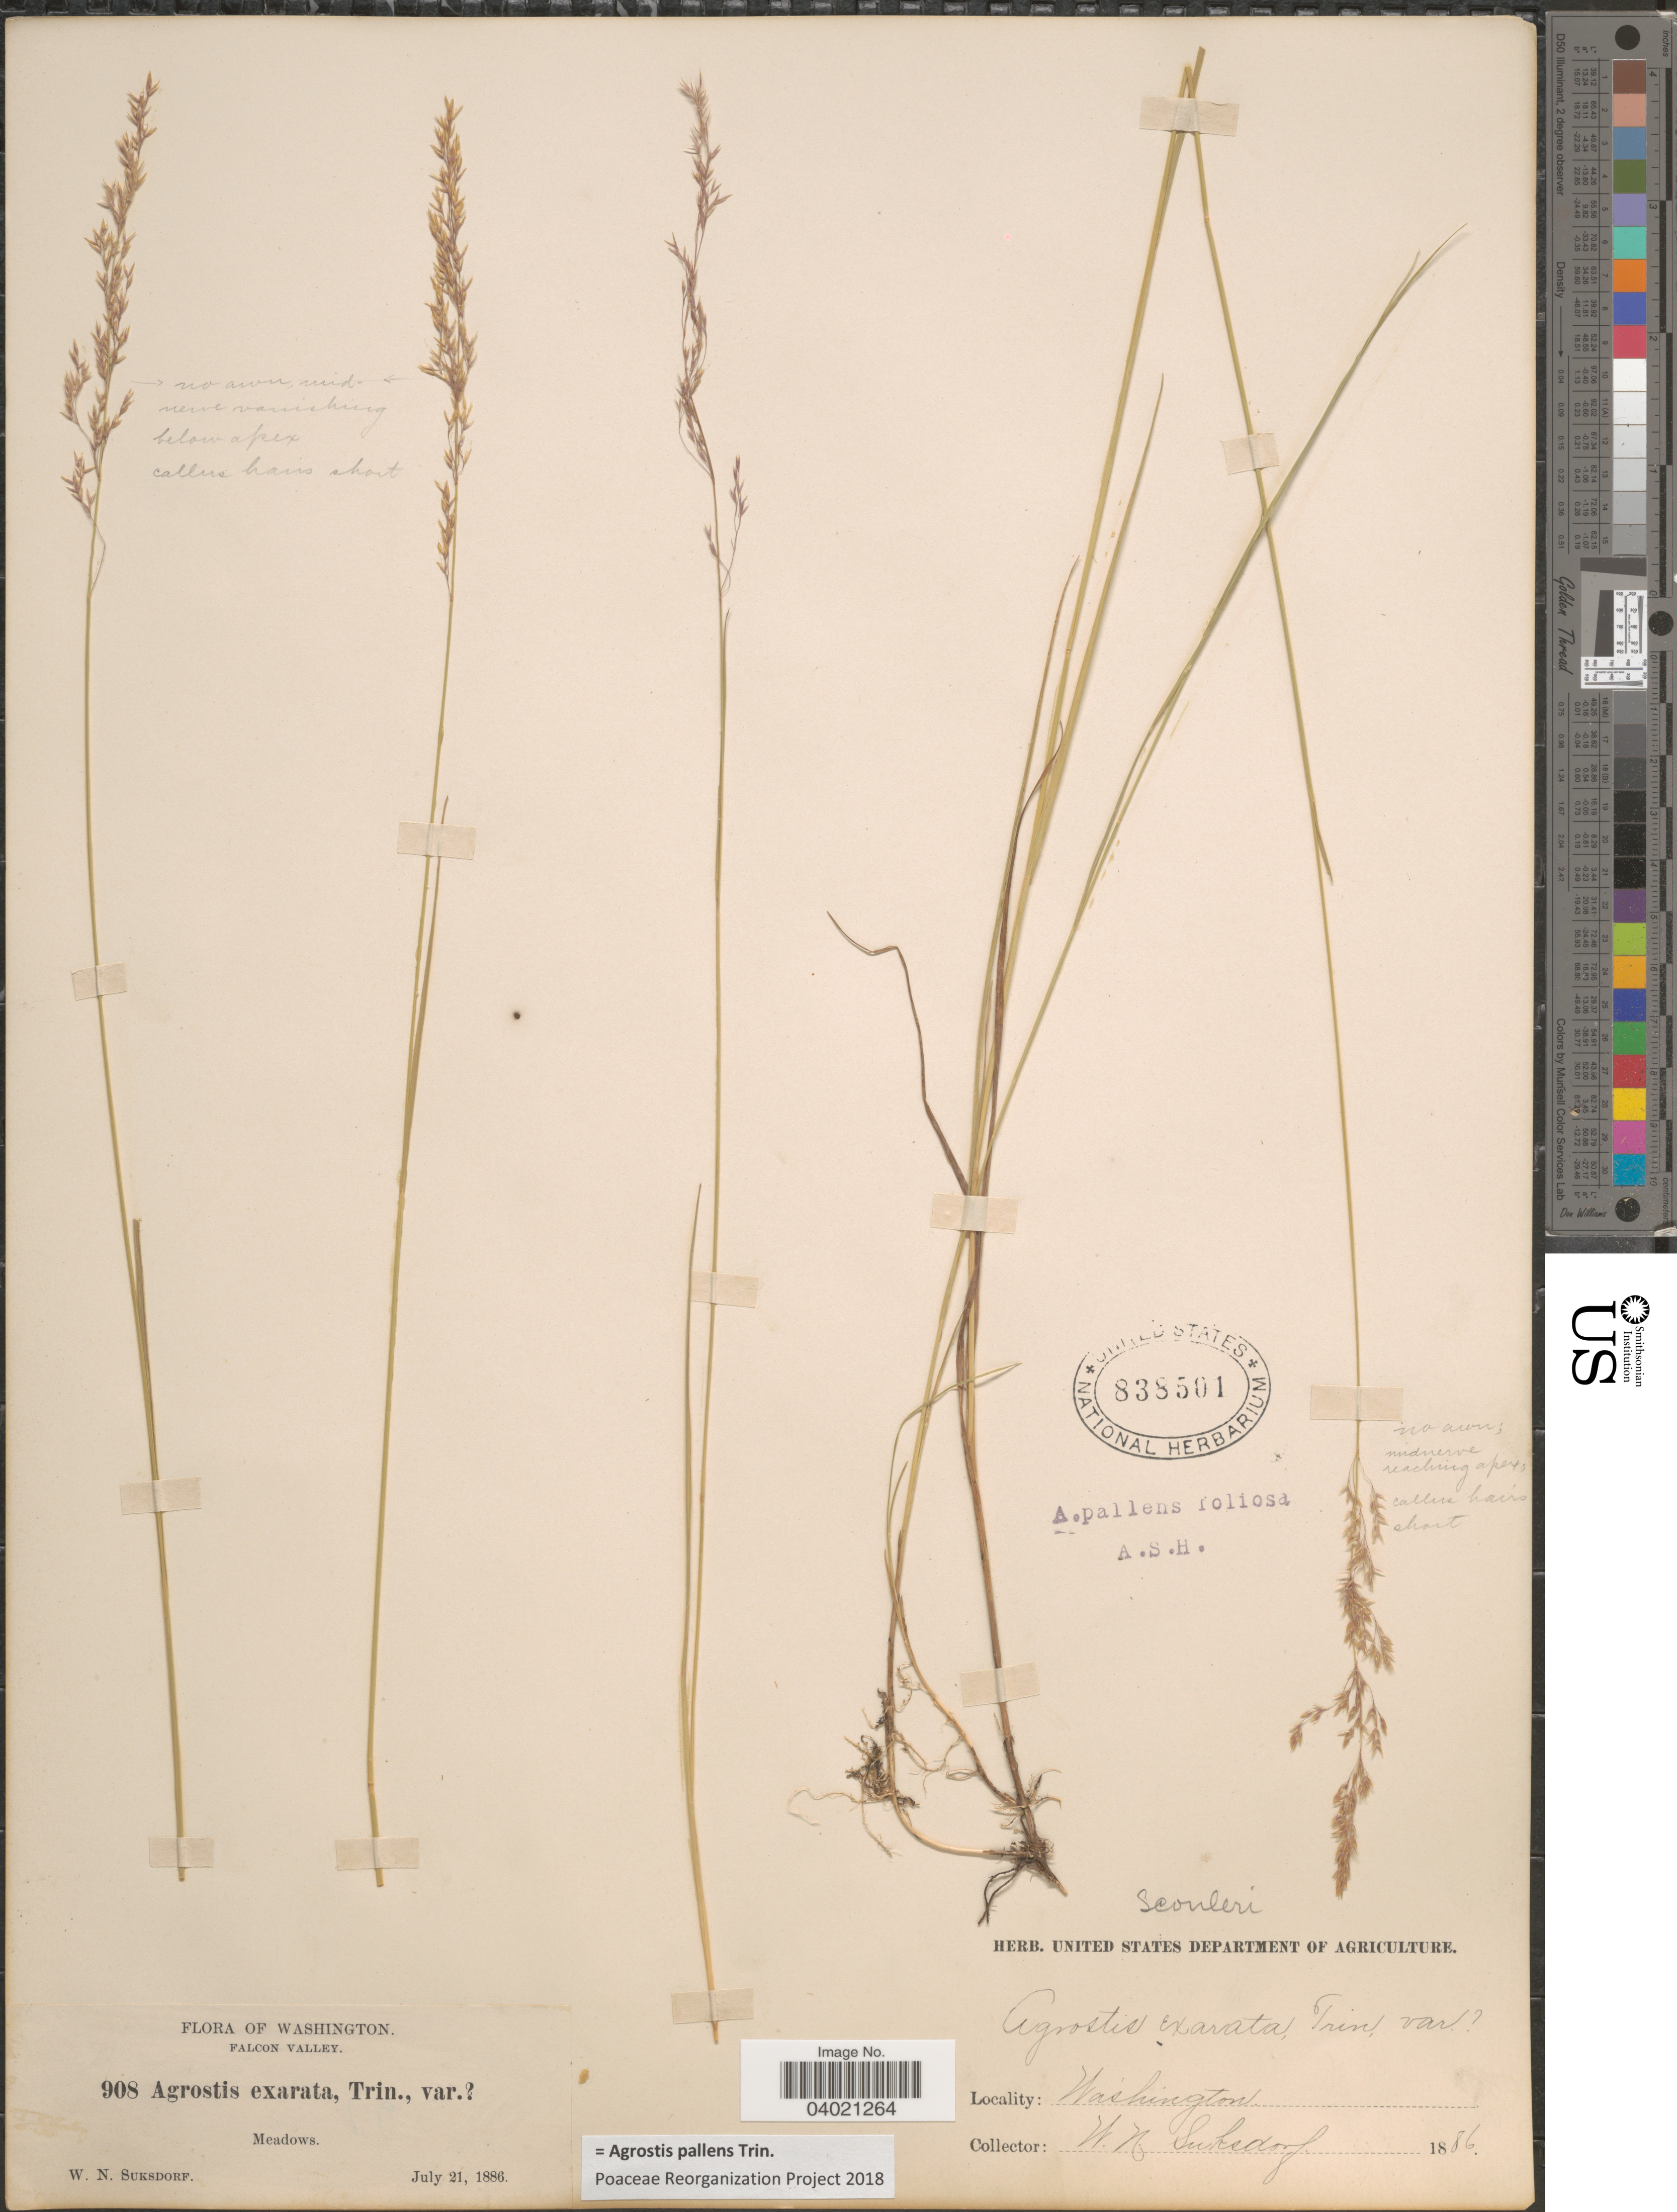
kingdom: Plantae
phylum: Tracheophyta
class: Liliopsida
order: Poales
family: Poaceae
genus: Agrostis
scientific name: Agrostis pallens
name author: Trin.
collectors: W. N. Suksdorf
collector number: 908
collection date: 1886-07-21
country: United States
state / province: Washington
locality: Falcon Valley.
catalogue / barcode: US 838501